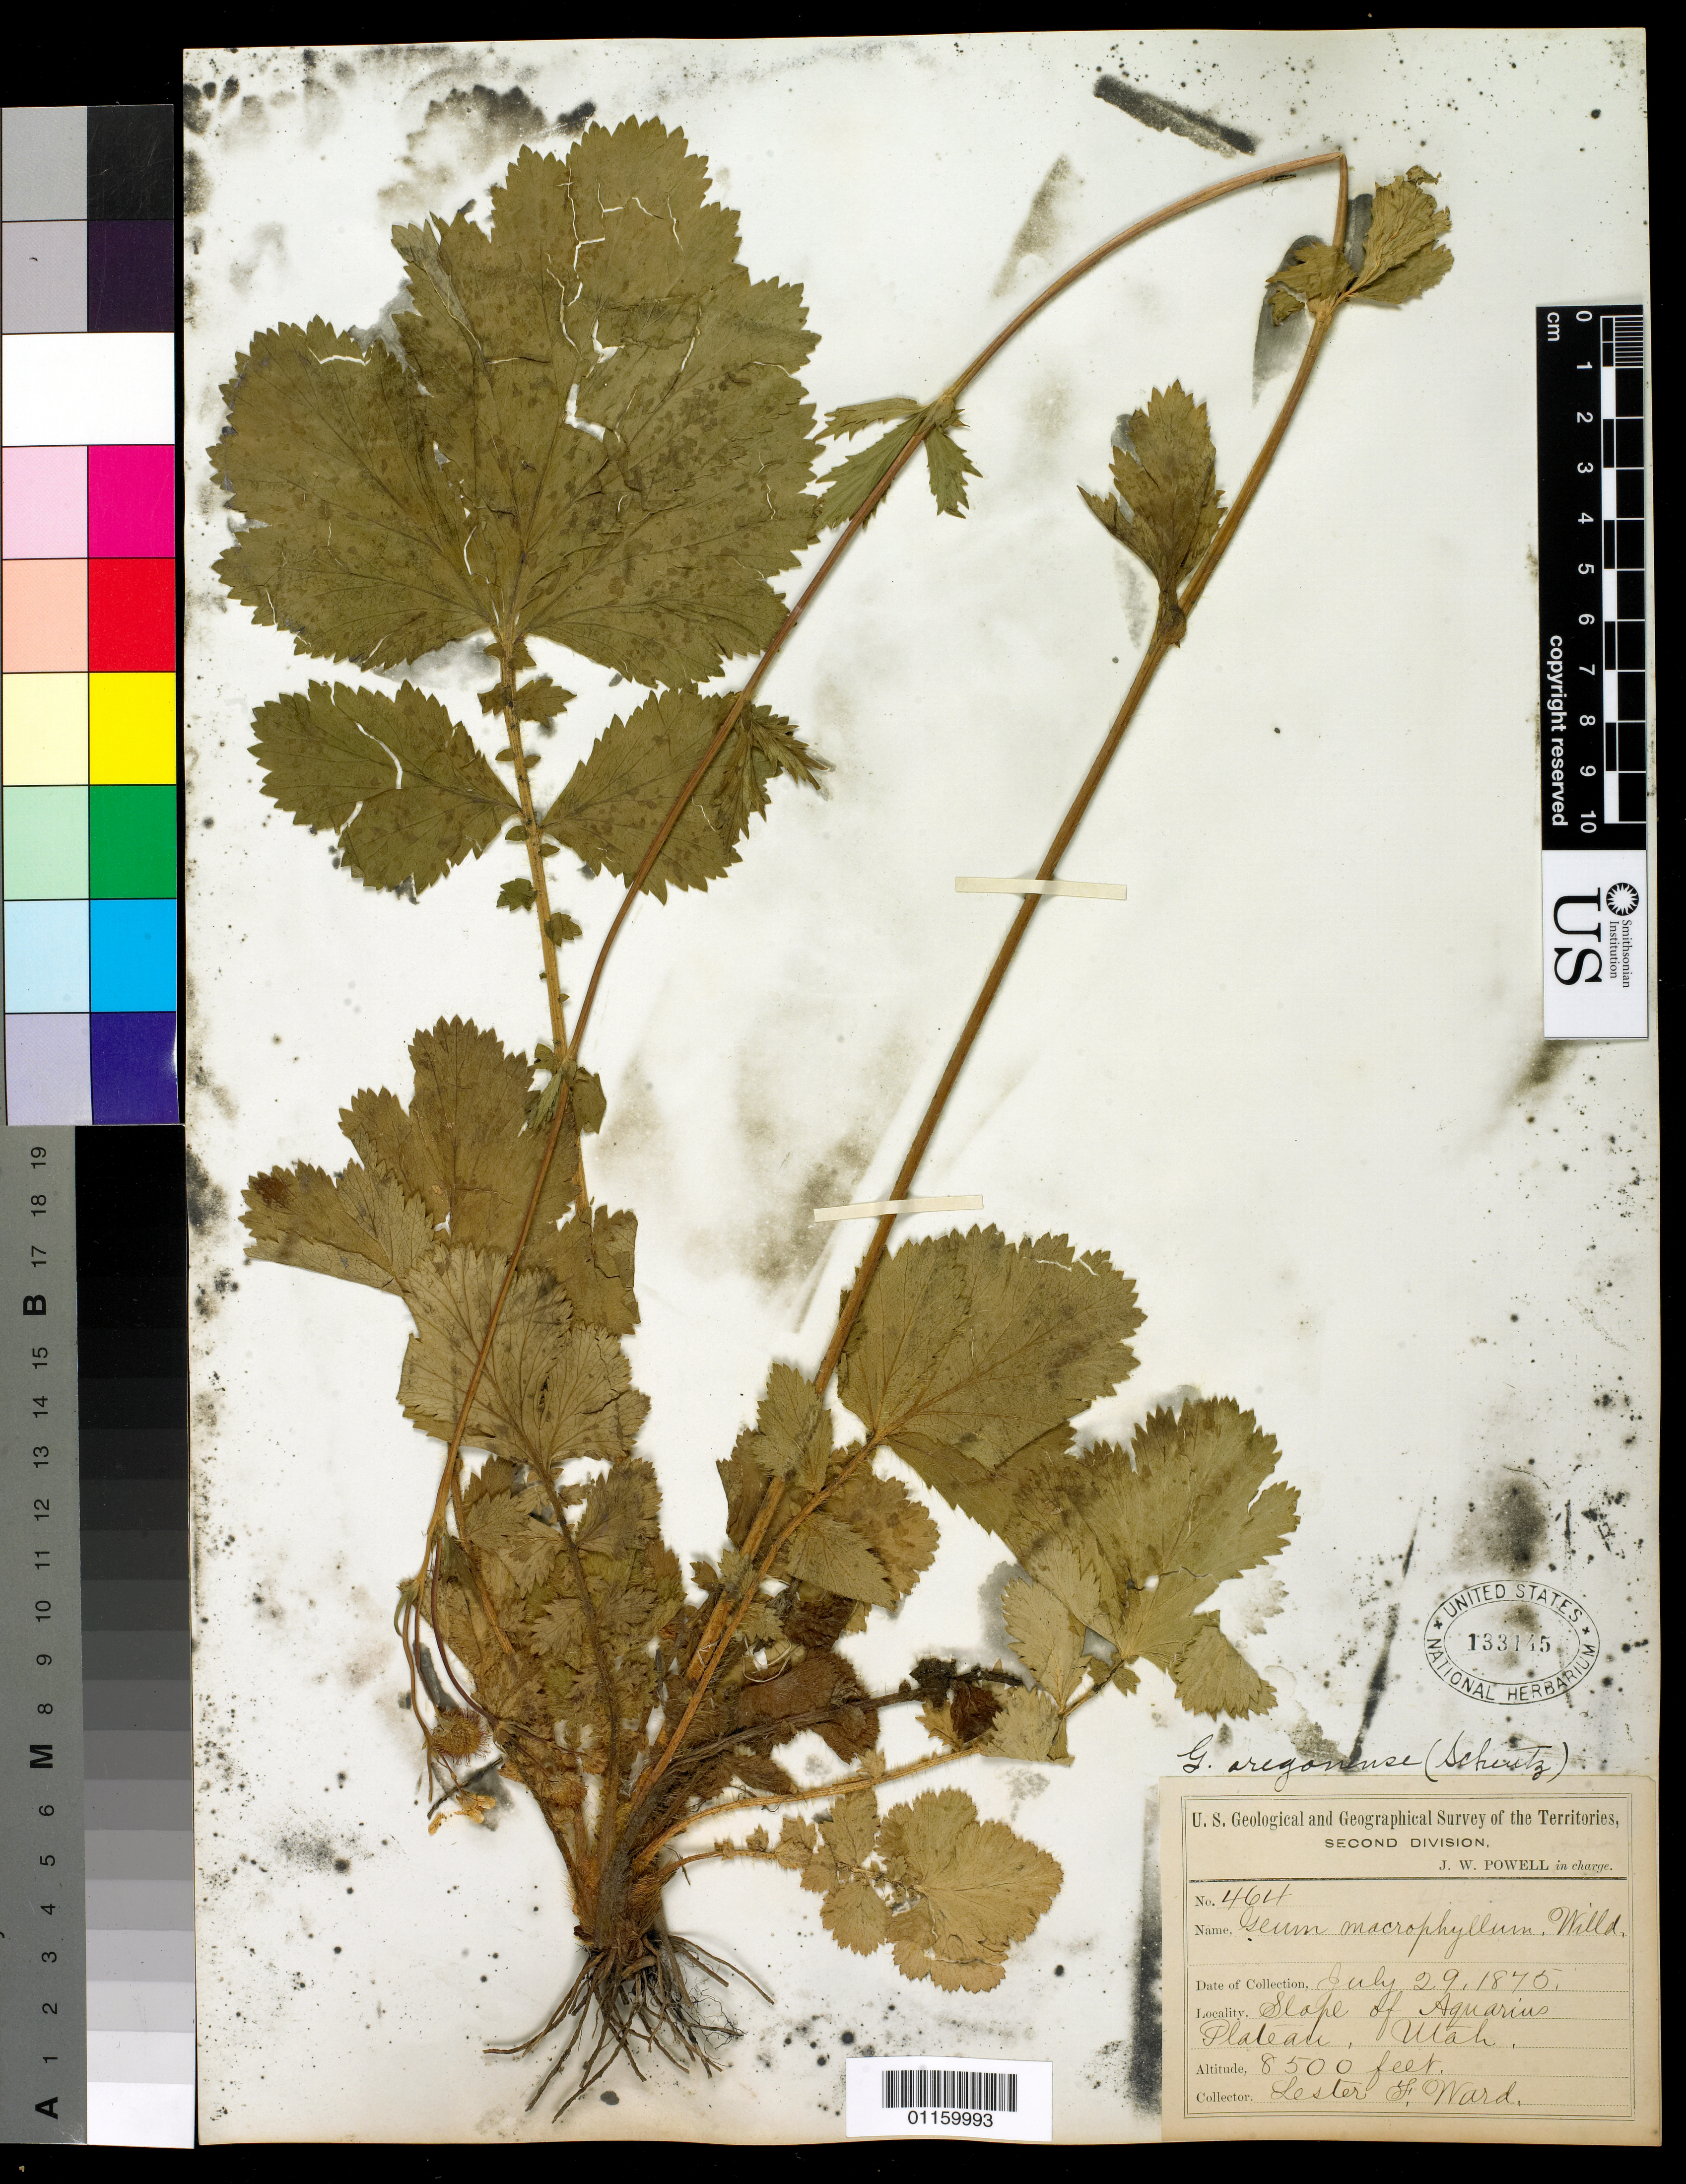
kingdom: Plantae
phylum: Tracheophyta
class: Magnoliopsida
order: Rosales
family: Rosaceae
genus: Geum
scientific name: Geum oregonense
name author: Rydb.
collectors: L. F. Ward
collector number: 464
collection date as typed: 29 Jul 1875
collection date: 1875-07-29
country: United States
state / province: Utah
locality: Slope of Aquarius Plateau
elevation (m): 2591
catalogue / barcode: US 133145